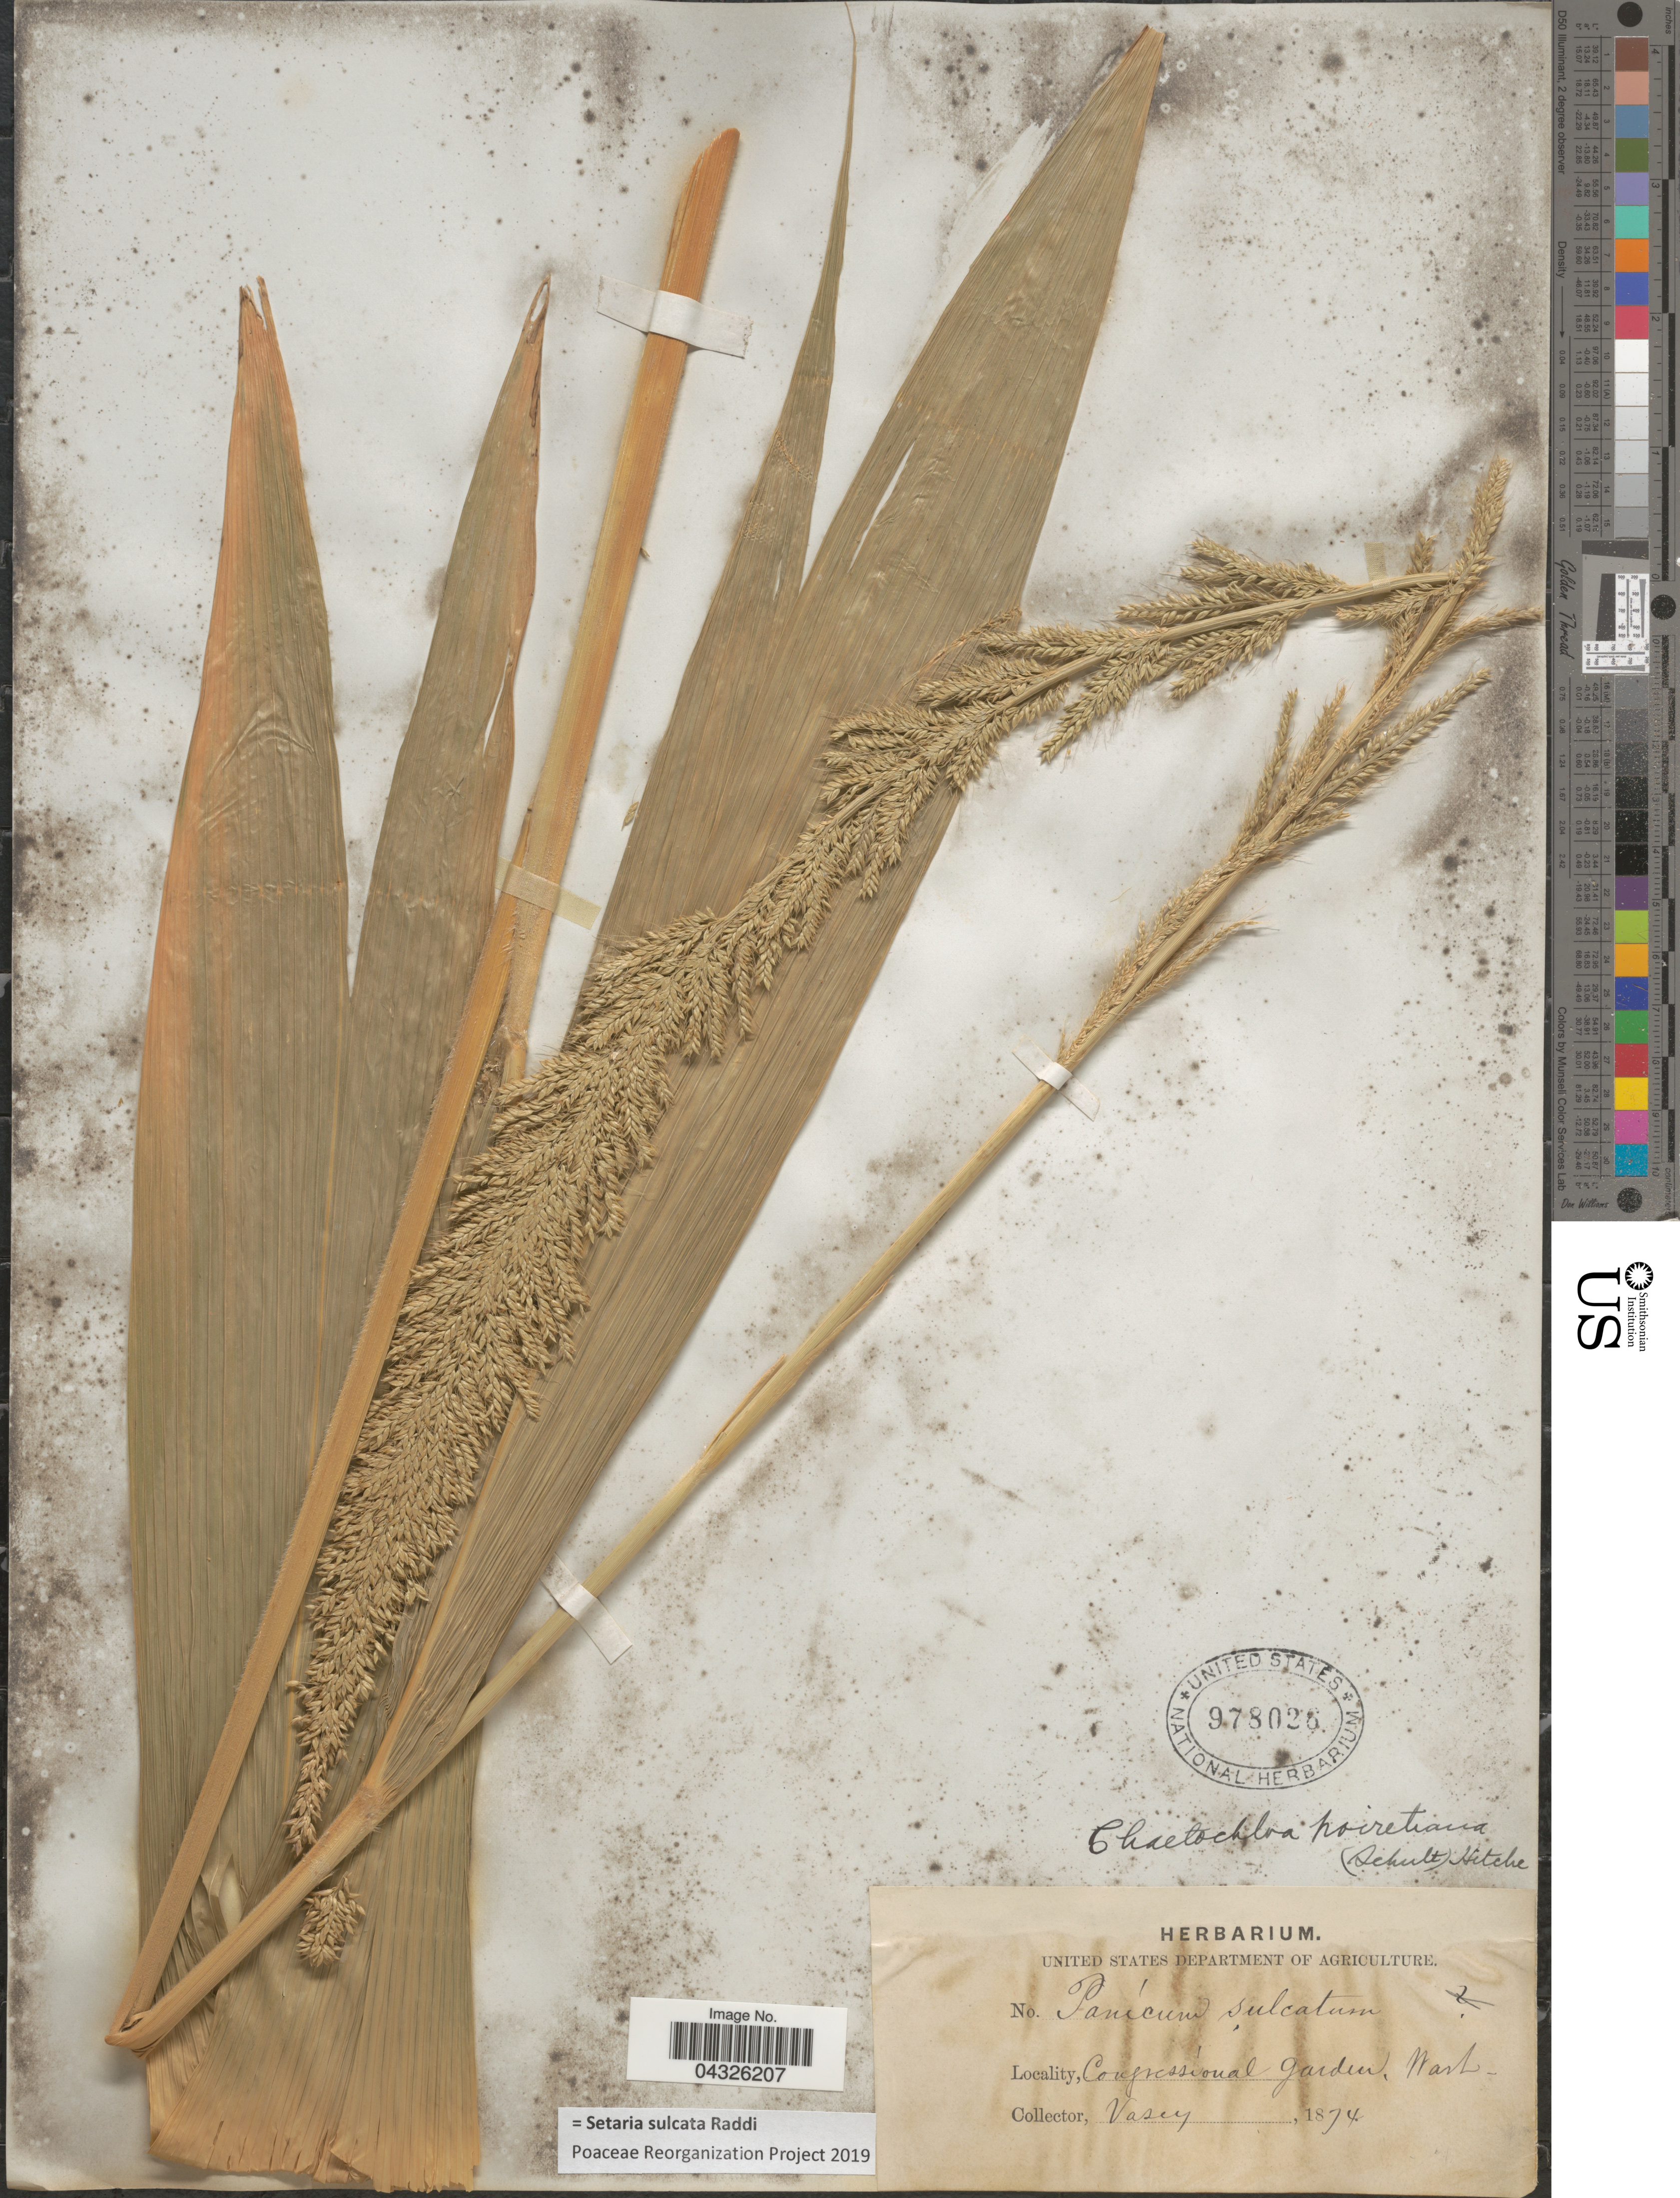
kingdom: Plantae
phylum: Tracheophyta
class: Liliopsida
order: Poales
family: Poaceae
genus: Setaria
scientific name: Setaria sulcata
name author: Raddi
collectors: Vasey, --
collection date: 1874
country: United States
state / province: District of Columbia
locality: Congressional Garden.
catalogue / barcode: US 978026